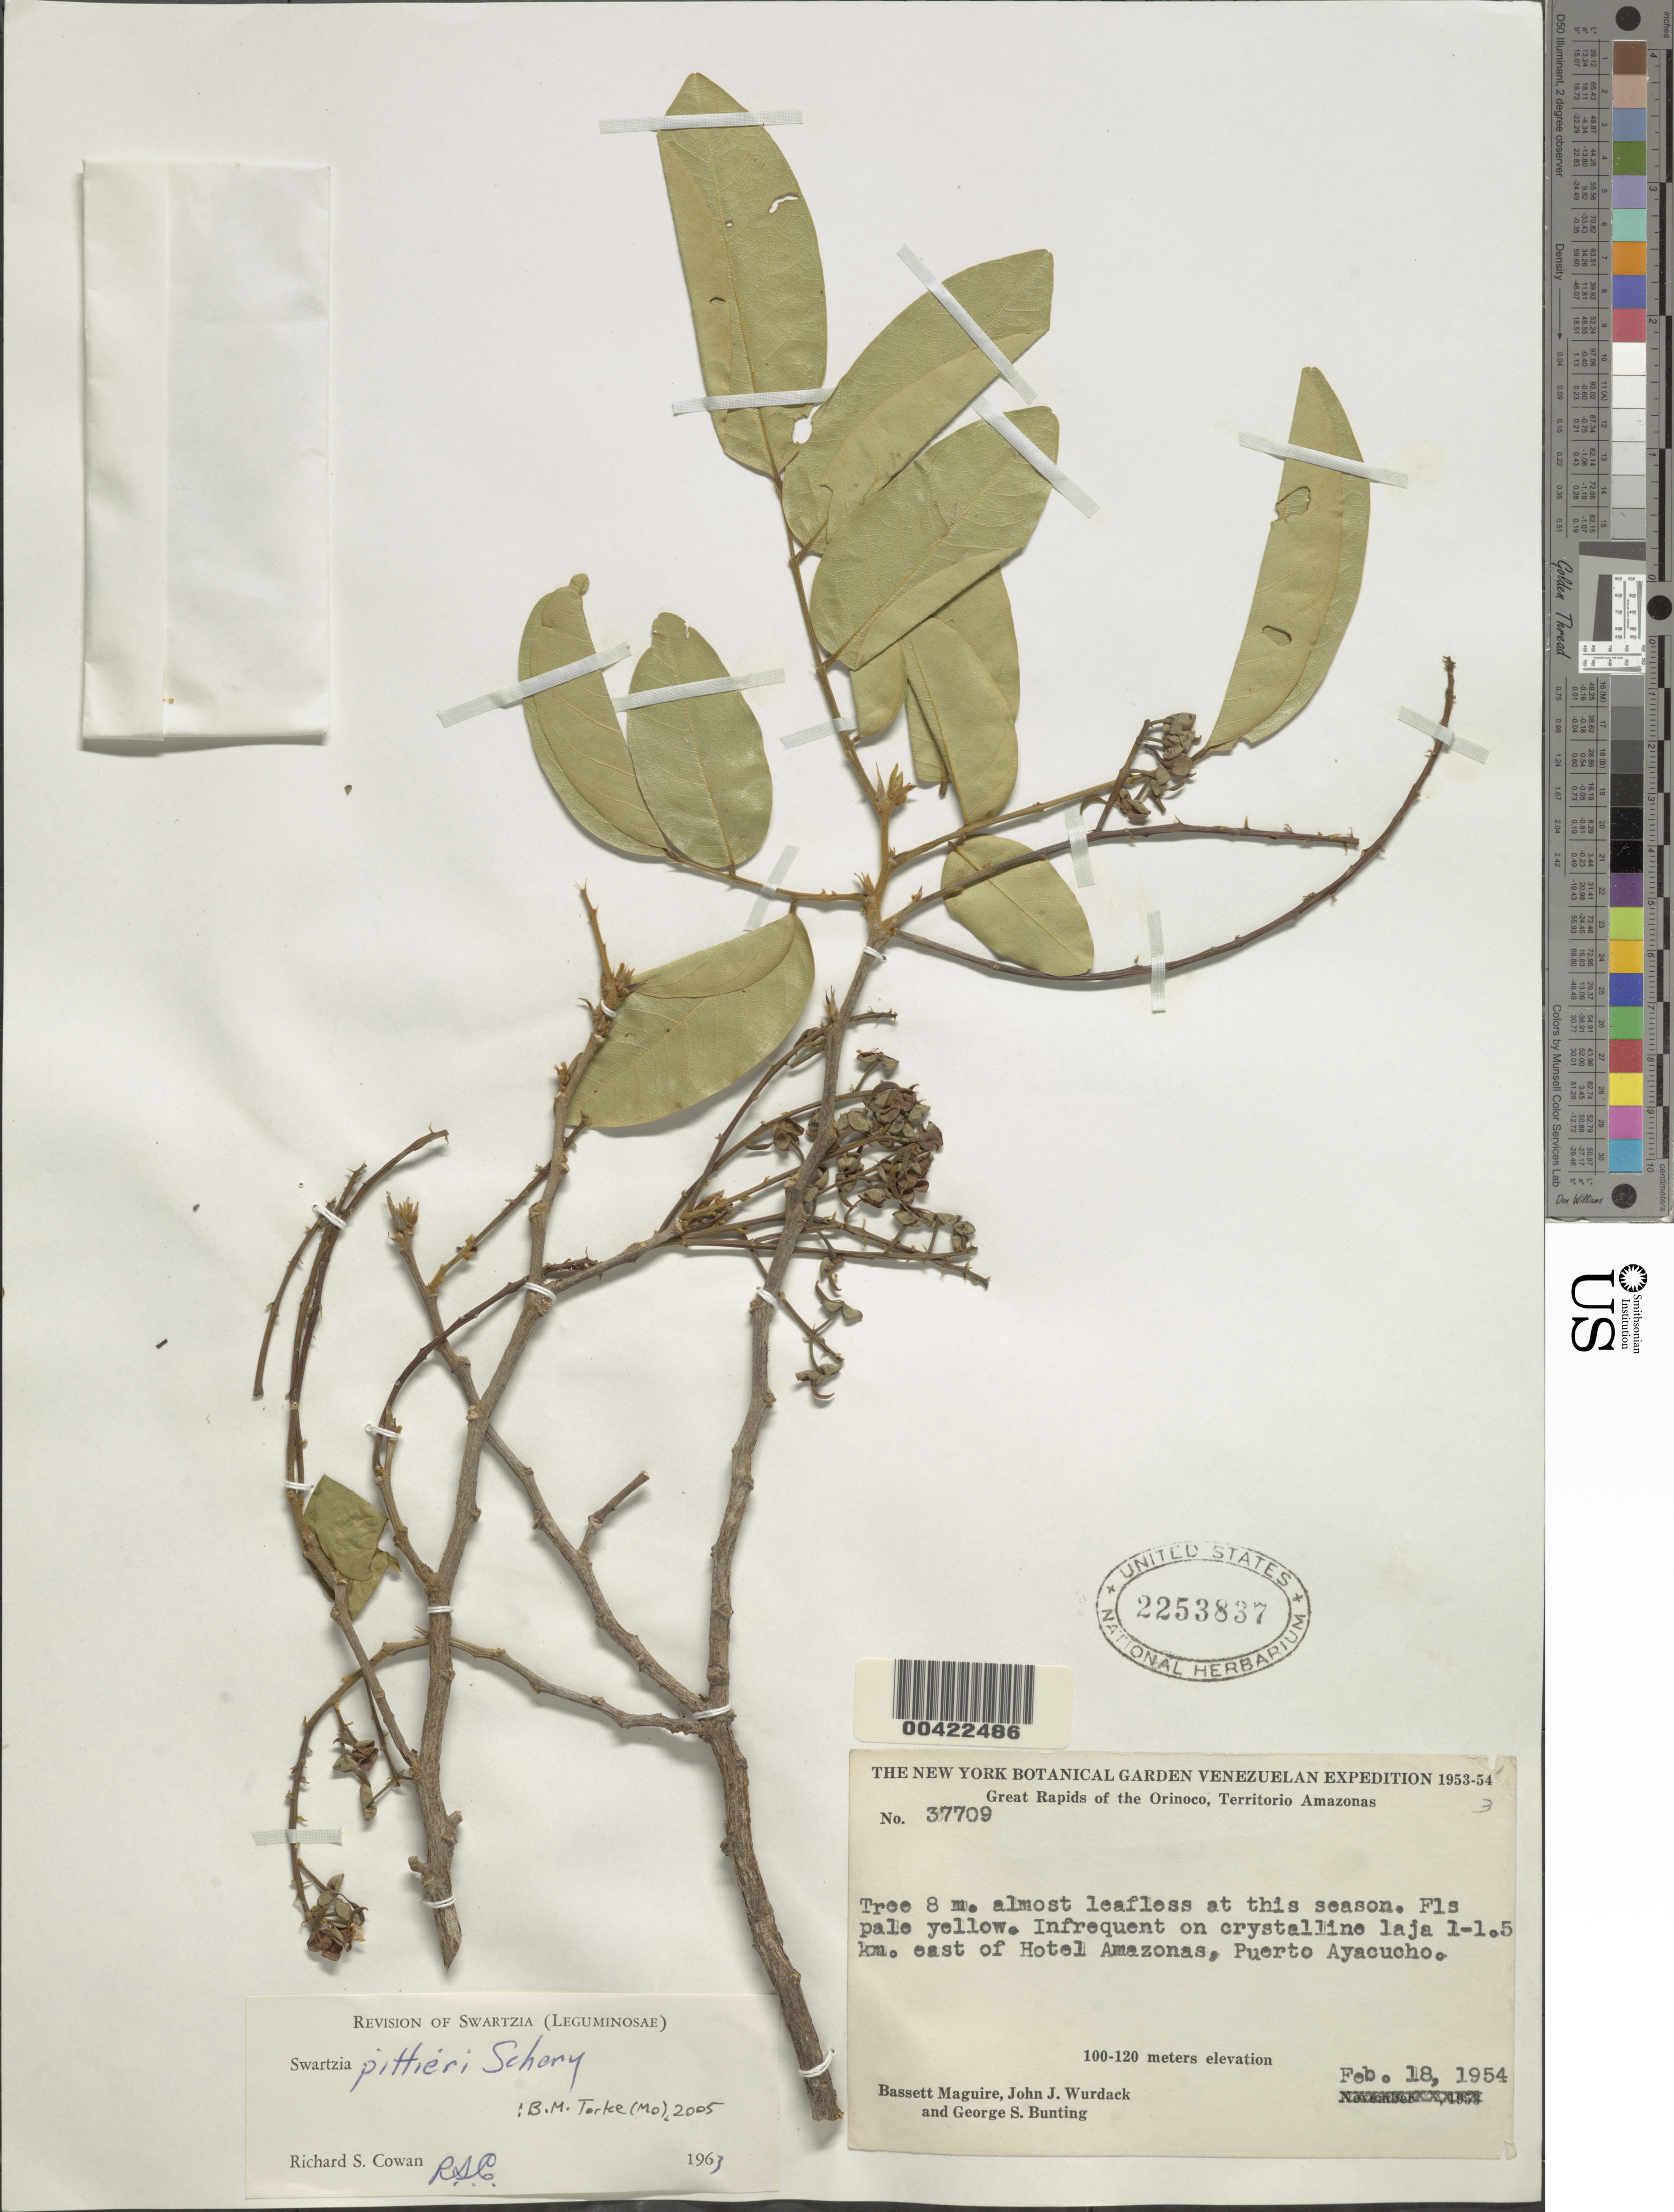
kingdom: Plantae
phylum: Tracheophyta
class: Magnoliopsida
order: Fabales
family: Fabaceae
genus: Swartzia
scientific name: Swartzia pittieri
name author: Schery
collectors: B. Maguire, J. J. Wurdack & G. S. Bunting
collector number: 37709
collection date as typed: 18 Feb 1954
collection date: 1954-02-18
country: Venezuela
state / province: Amazonas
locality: Puerto ayacucho; 1 - 1.5 km e of hotel ayacucho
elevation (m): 100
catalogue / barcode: US 2253837